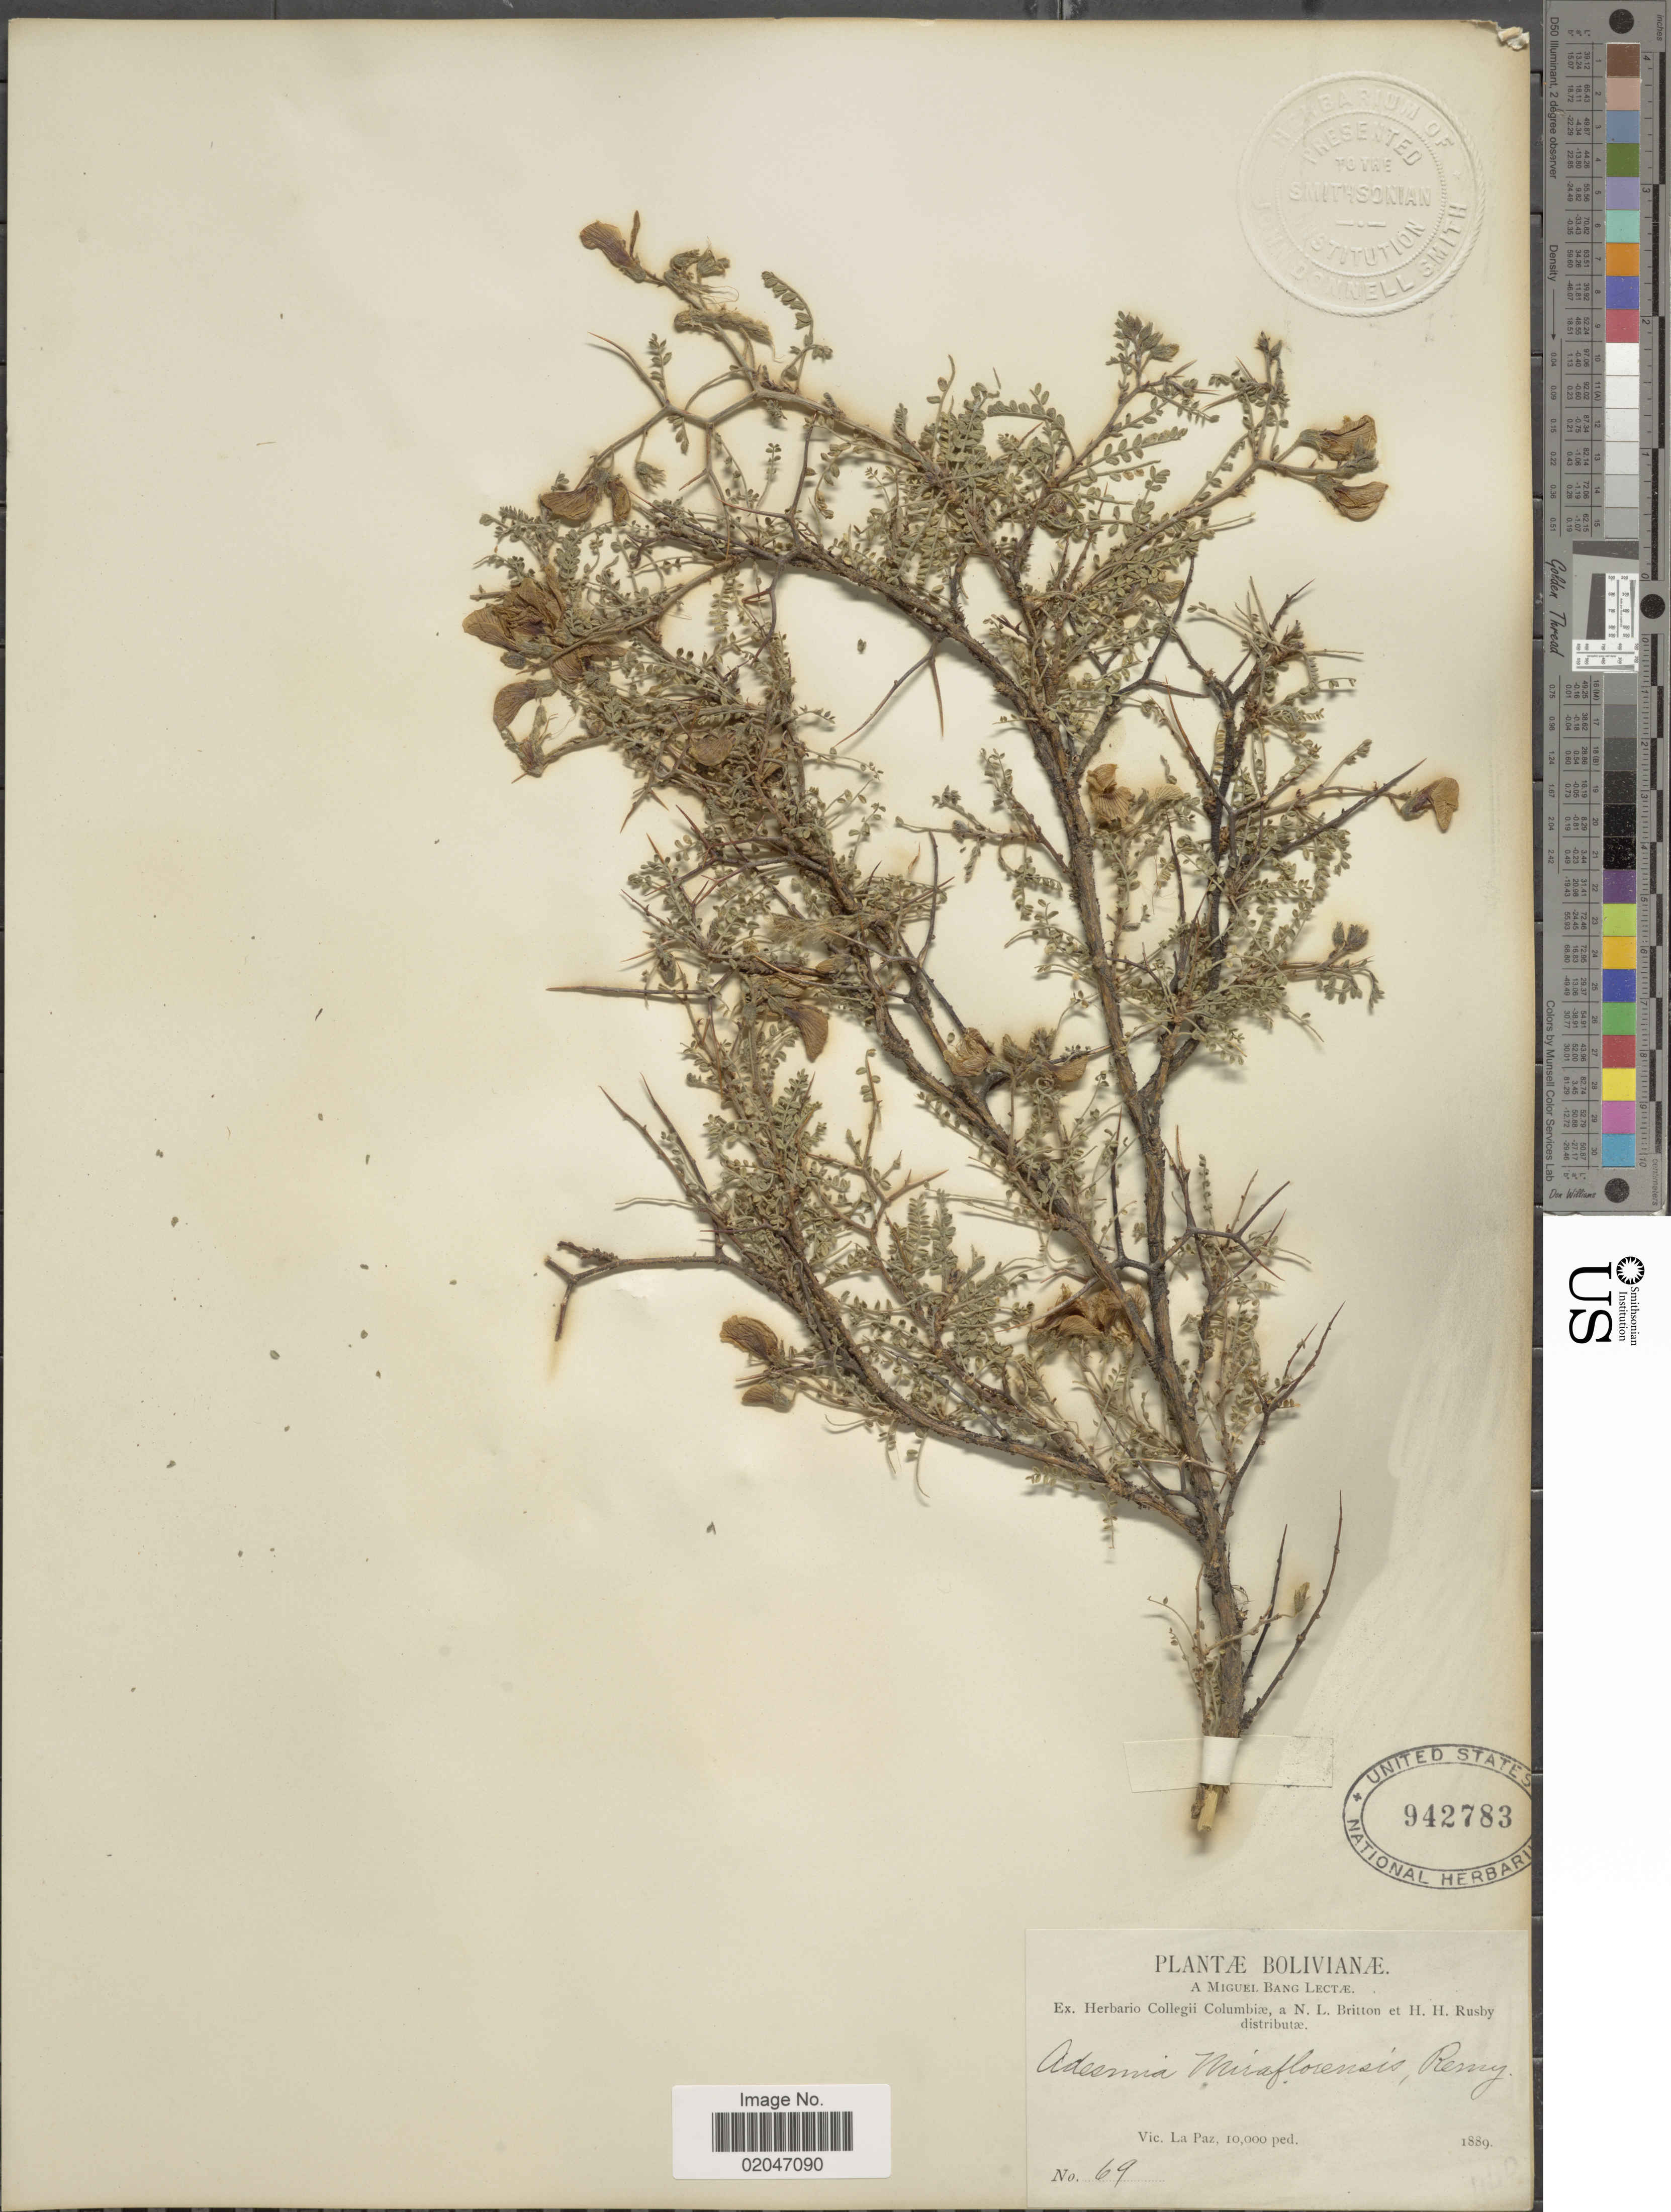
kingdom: Plantae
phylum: Tracheophyta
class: Magnoliopsida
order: Fabales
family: Fabaceae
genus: Adesmia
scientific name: Adesmia miraflorensis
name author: Remy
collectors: M. Bang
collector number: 69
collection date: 1889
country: Bolivia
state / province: La Paz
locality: Vic. La Paz.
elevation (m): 3048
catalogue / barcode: US 942783